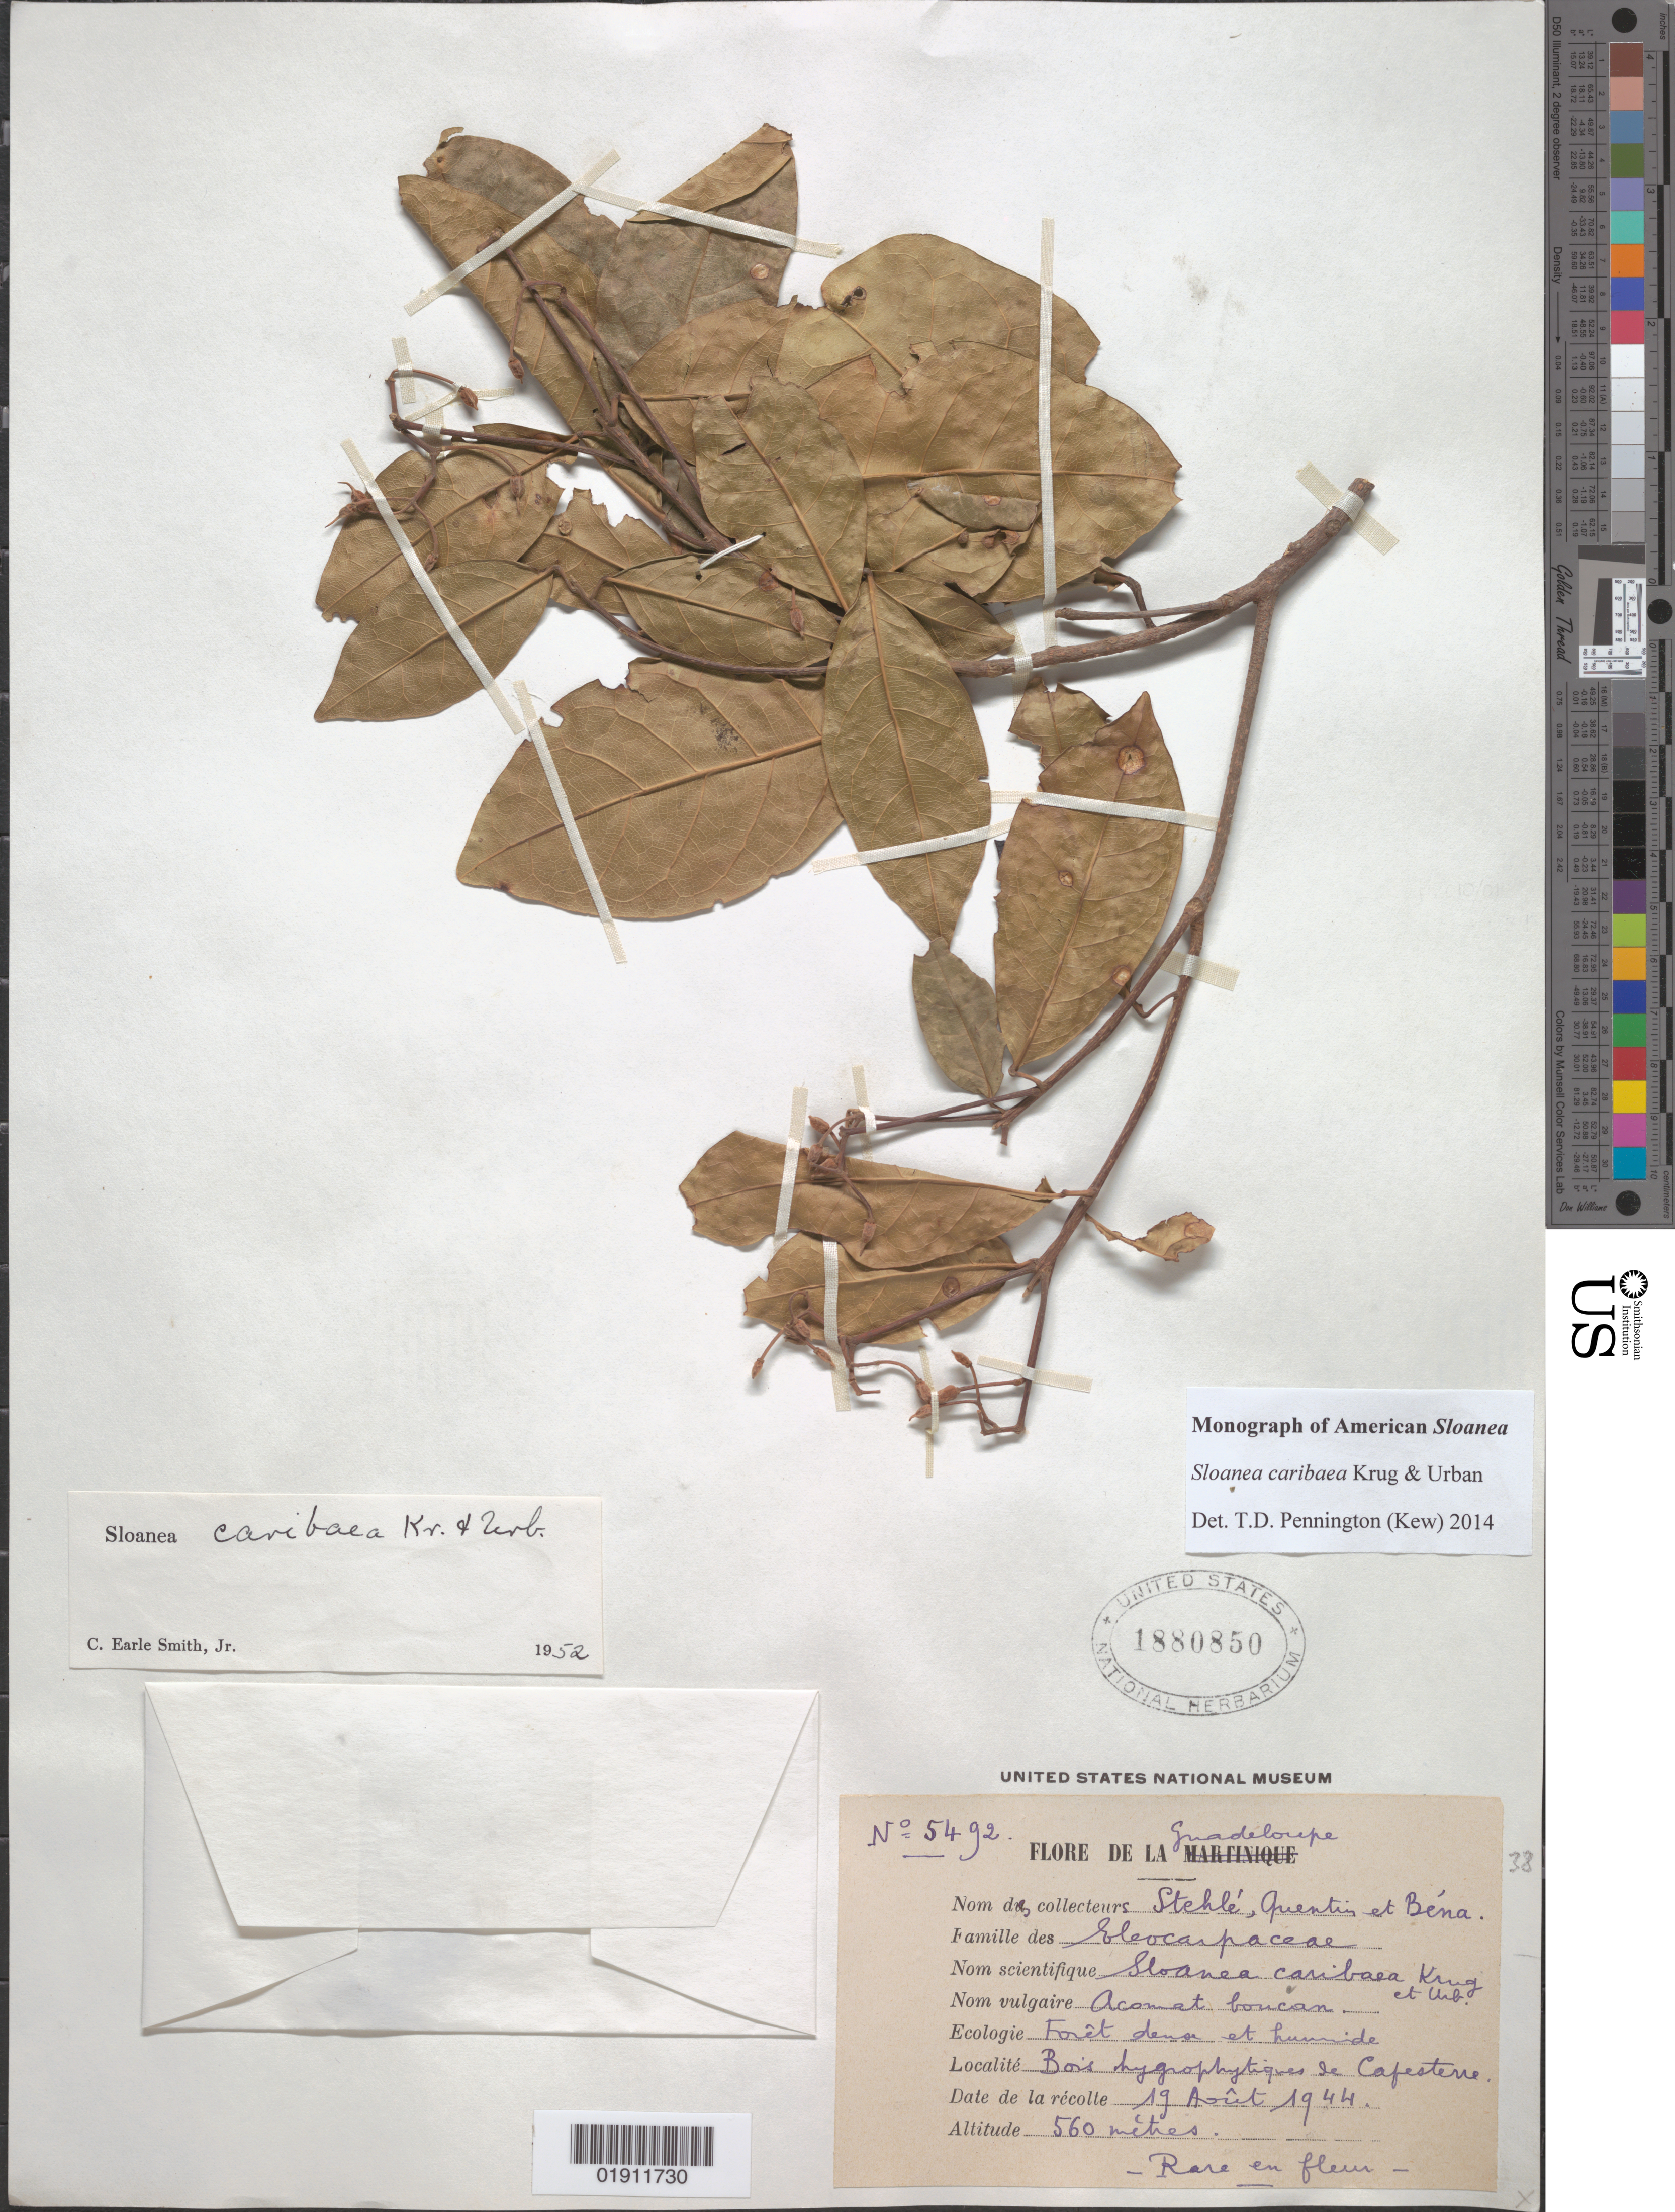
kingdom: Plantae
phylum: Tracheophyta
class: Magnoliopsida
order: Oxalidales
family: Elaeocarpaceae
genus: Sloanea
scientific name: Sloanea caribaea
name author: Krug & Urb. in Duss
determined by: Pennington, T. D., (K)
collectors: H. Stehlé, -. Quentin & -. Béna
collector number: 5492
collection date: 1944-08-19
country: Guadeloupe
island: Leeward Is.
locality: Capesterre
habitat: Forêt dense et humide. Bois hygrophytiques. Rare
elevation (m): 560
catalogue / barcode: US 1880850